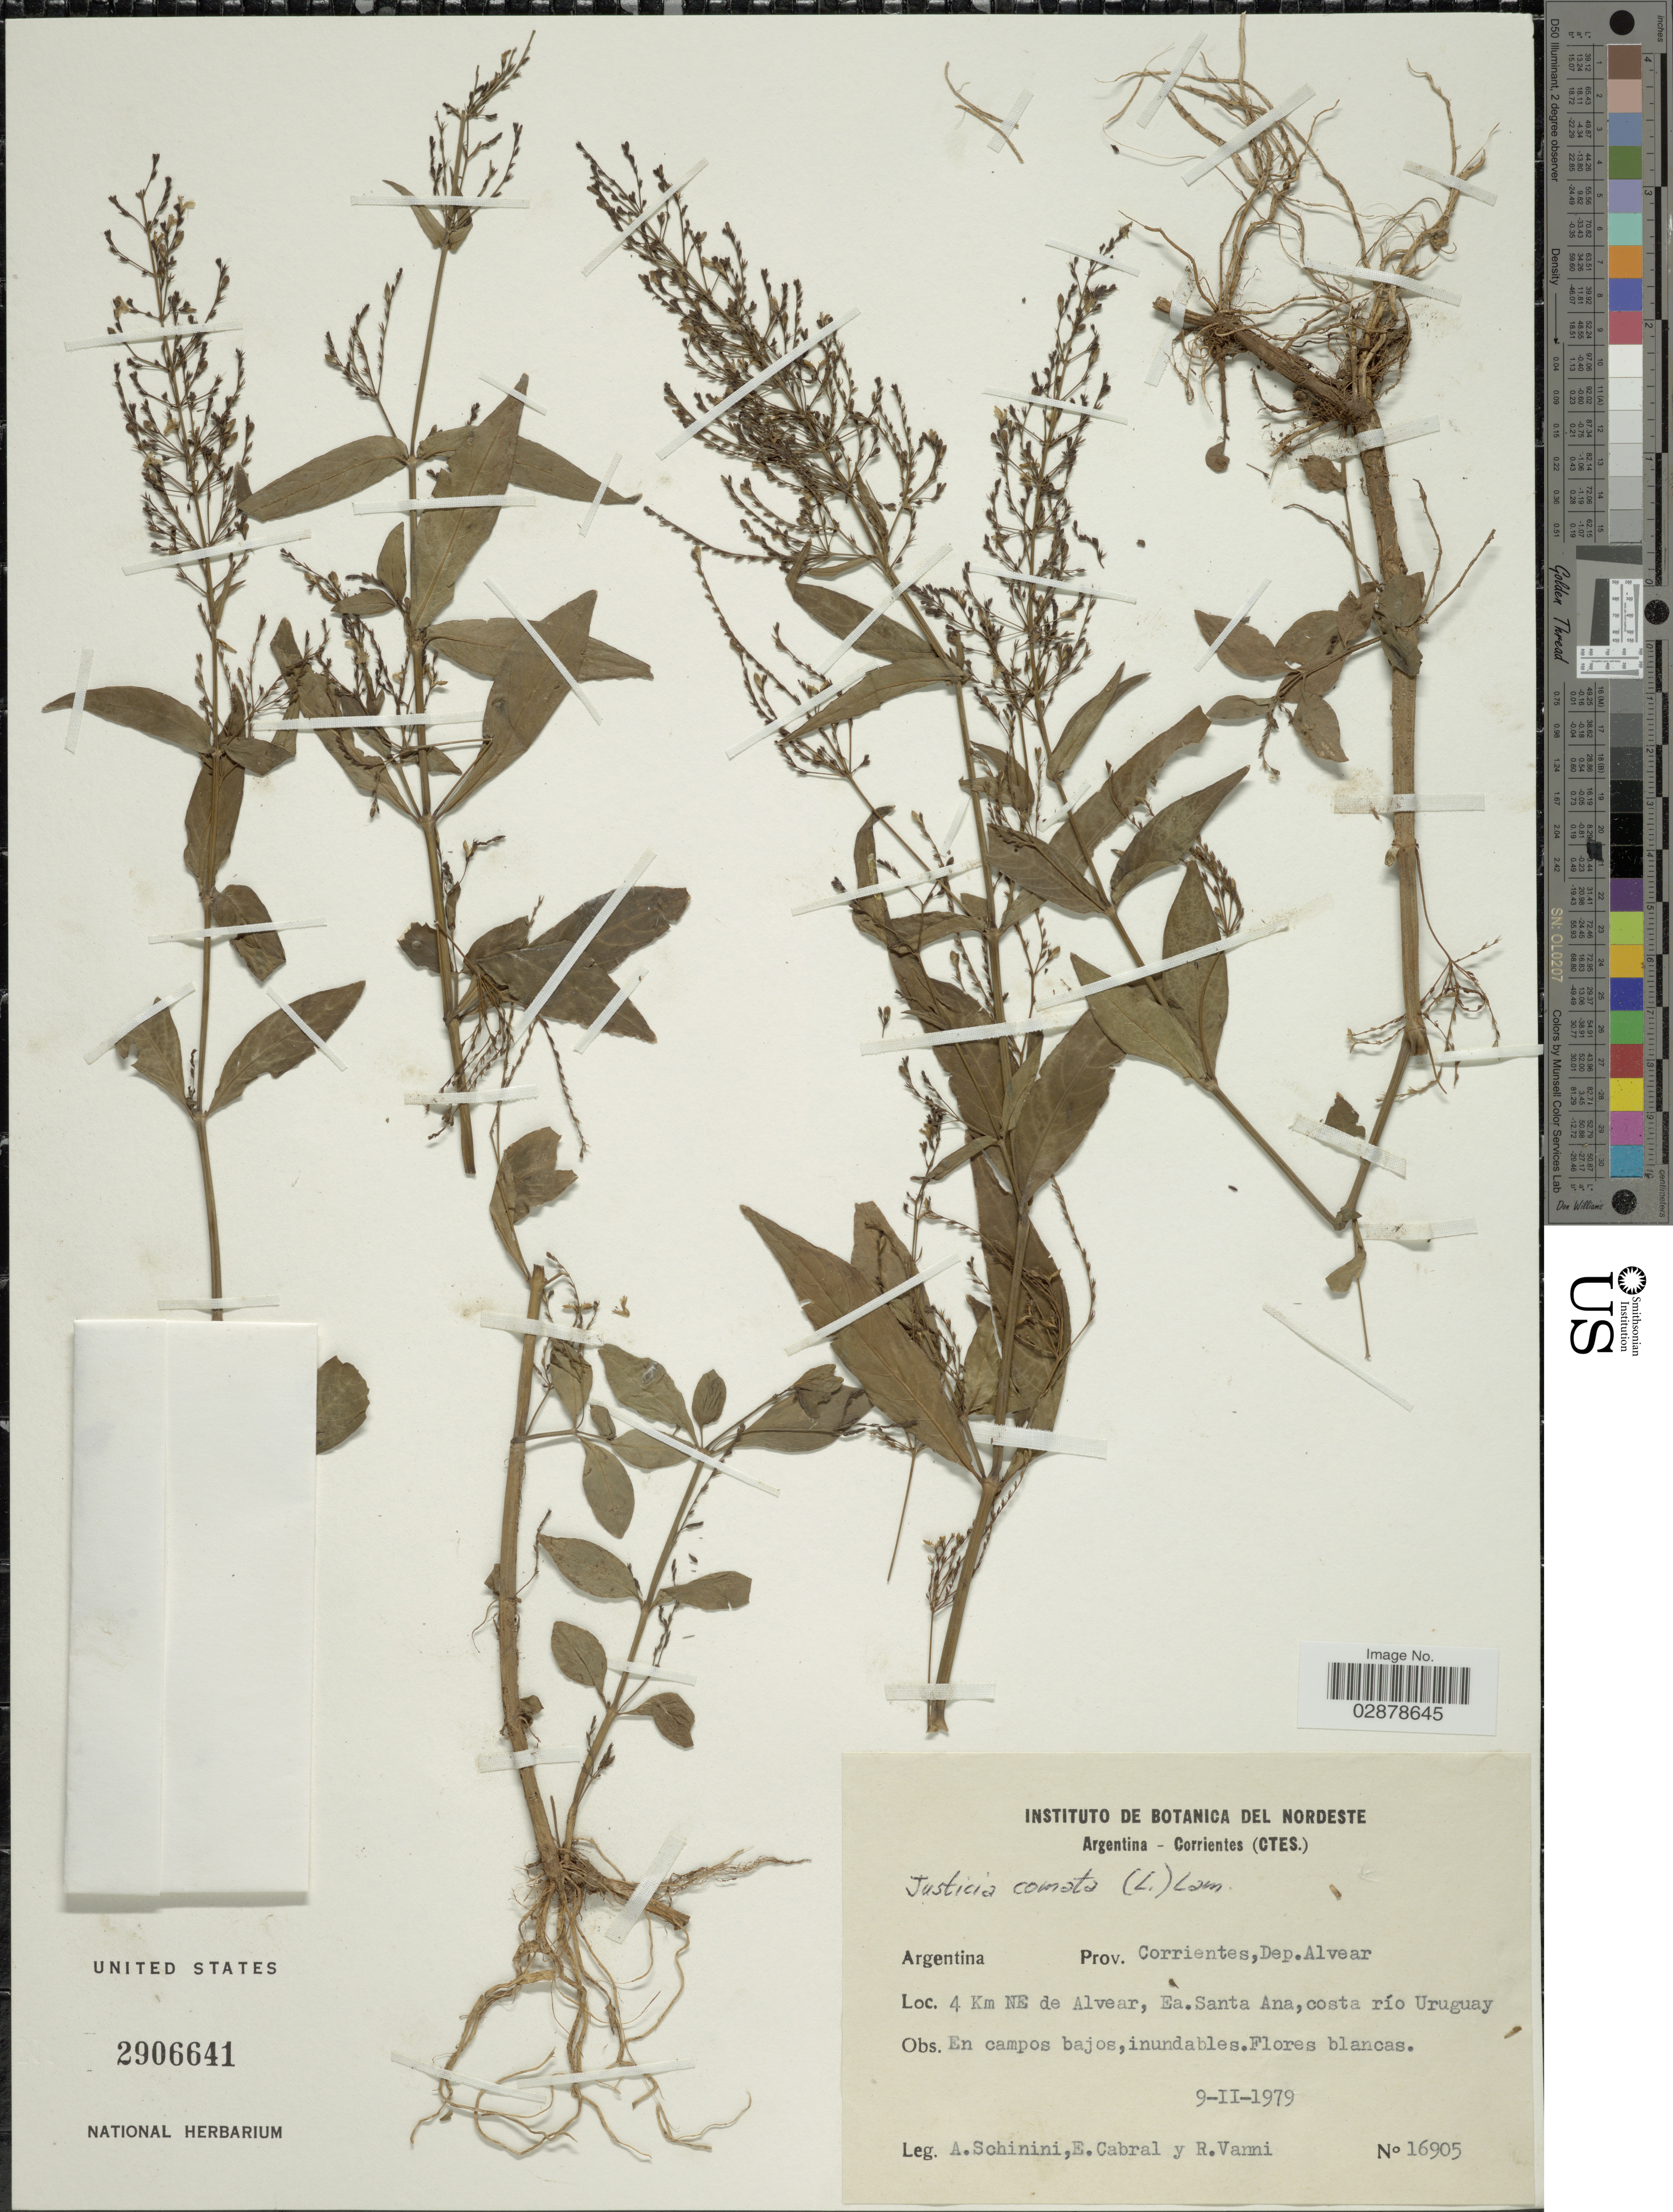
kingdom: Plantae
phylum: Tracheophyta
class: Magnoliopsida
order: Lamiales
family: Acanthaceae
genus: Justicia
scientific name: Justicia comata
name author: (L.) Lam.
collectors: A. Schinini, E. Cabral & R. Vanni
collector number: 16905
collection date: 1979-02-09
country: Argentina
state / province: Corrientes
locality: Prov. Corrientes, Dep. Alvear, 4 Km NE de Alvear, Ea. Santa Ana, costa Río Uruguay.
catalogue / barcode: US 2906641